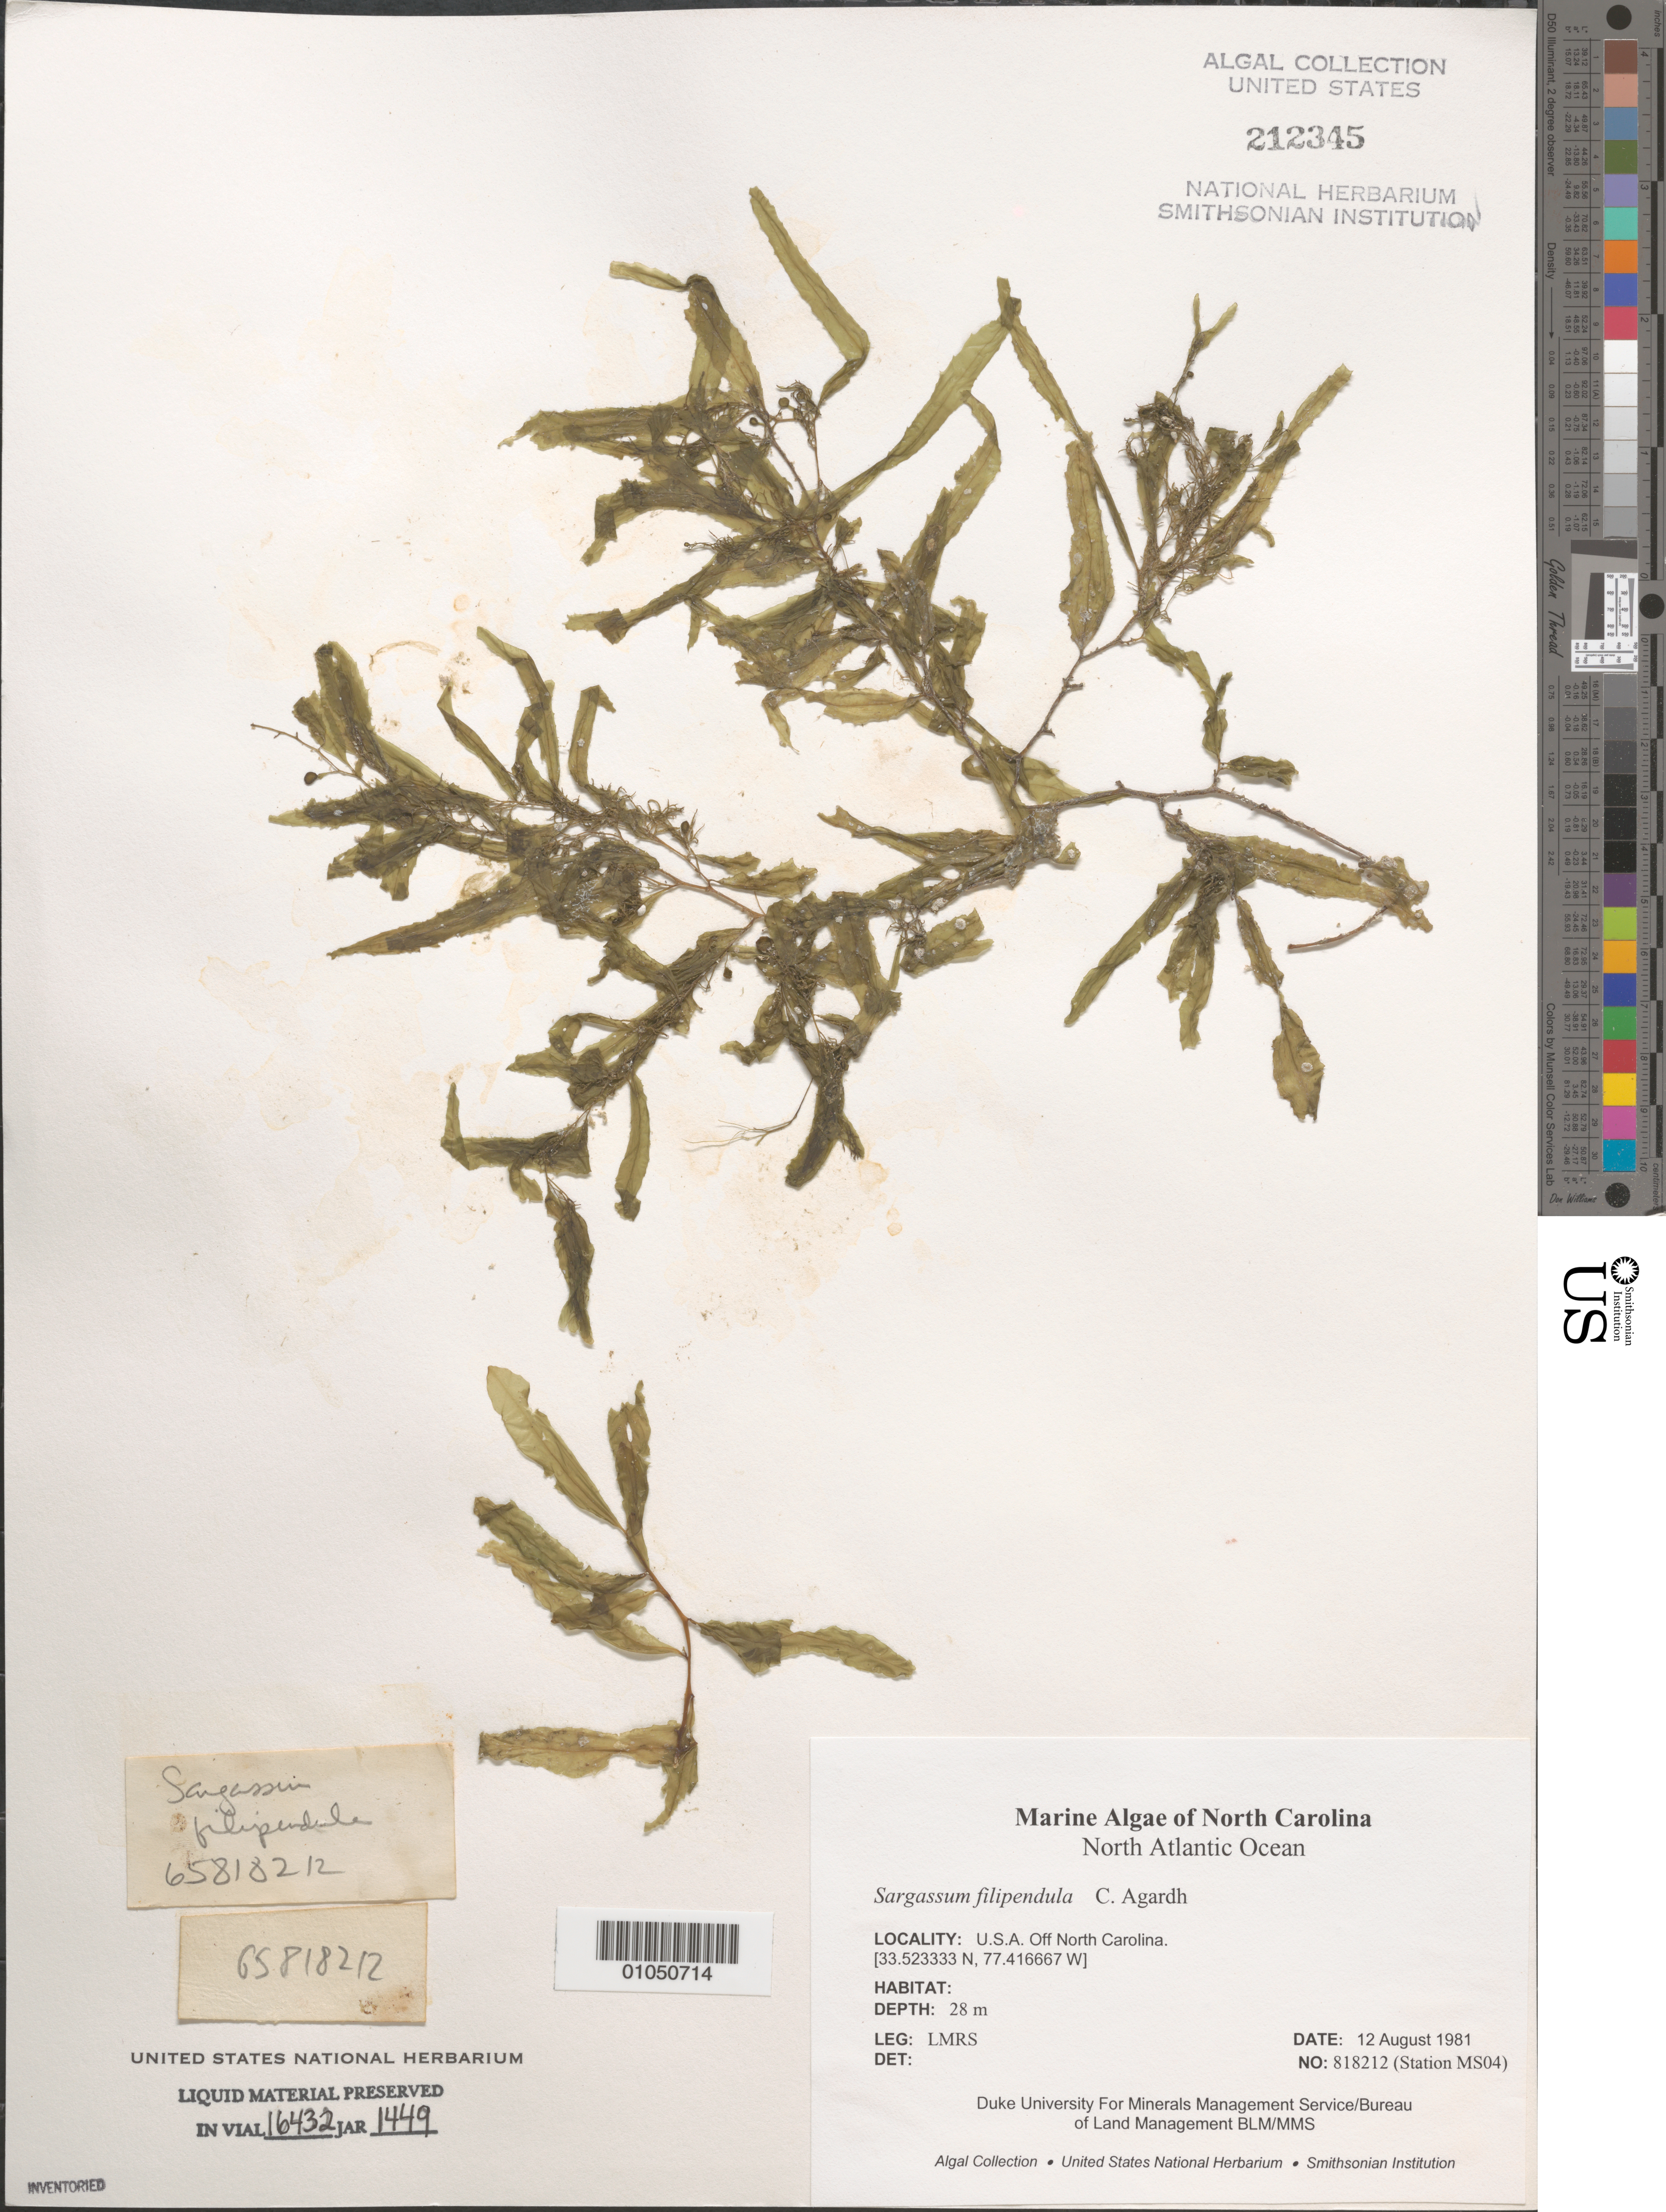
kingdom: Chromista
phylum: Ochrophyta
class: Phaeophyceae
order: Fucales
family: Sargassaceae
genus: Sargassum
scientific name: Sargassum filipendula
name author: C. Agardh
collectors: LMRS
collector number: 818212 Station MS04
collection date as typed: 12 Aug 1981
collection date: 1981-08-12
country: United States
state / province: North Carolina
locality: North Atlantic Ocean off North Carolina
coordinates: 33.523333 N, 77.416667 W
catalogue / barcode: US 212345